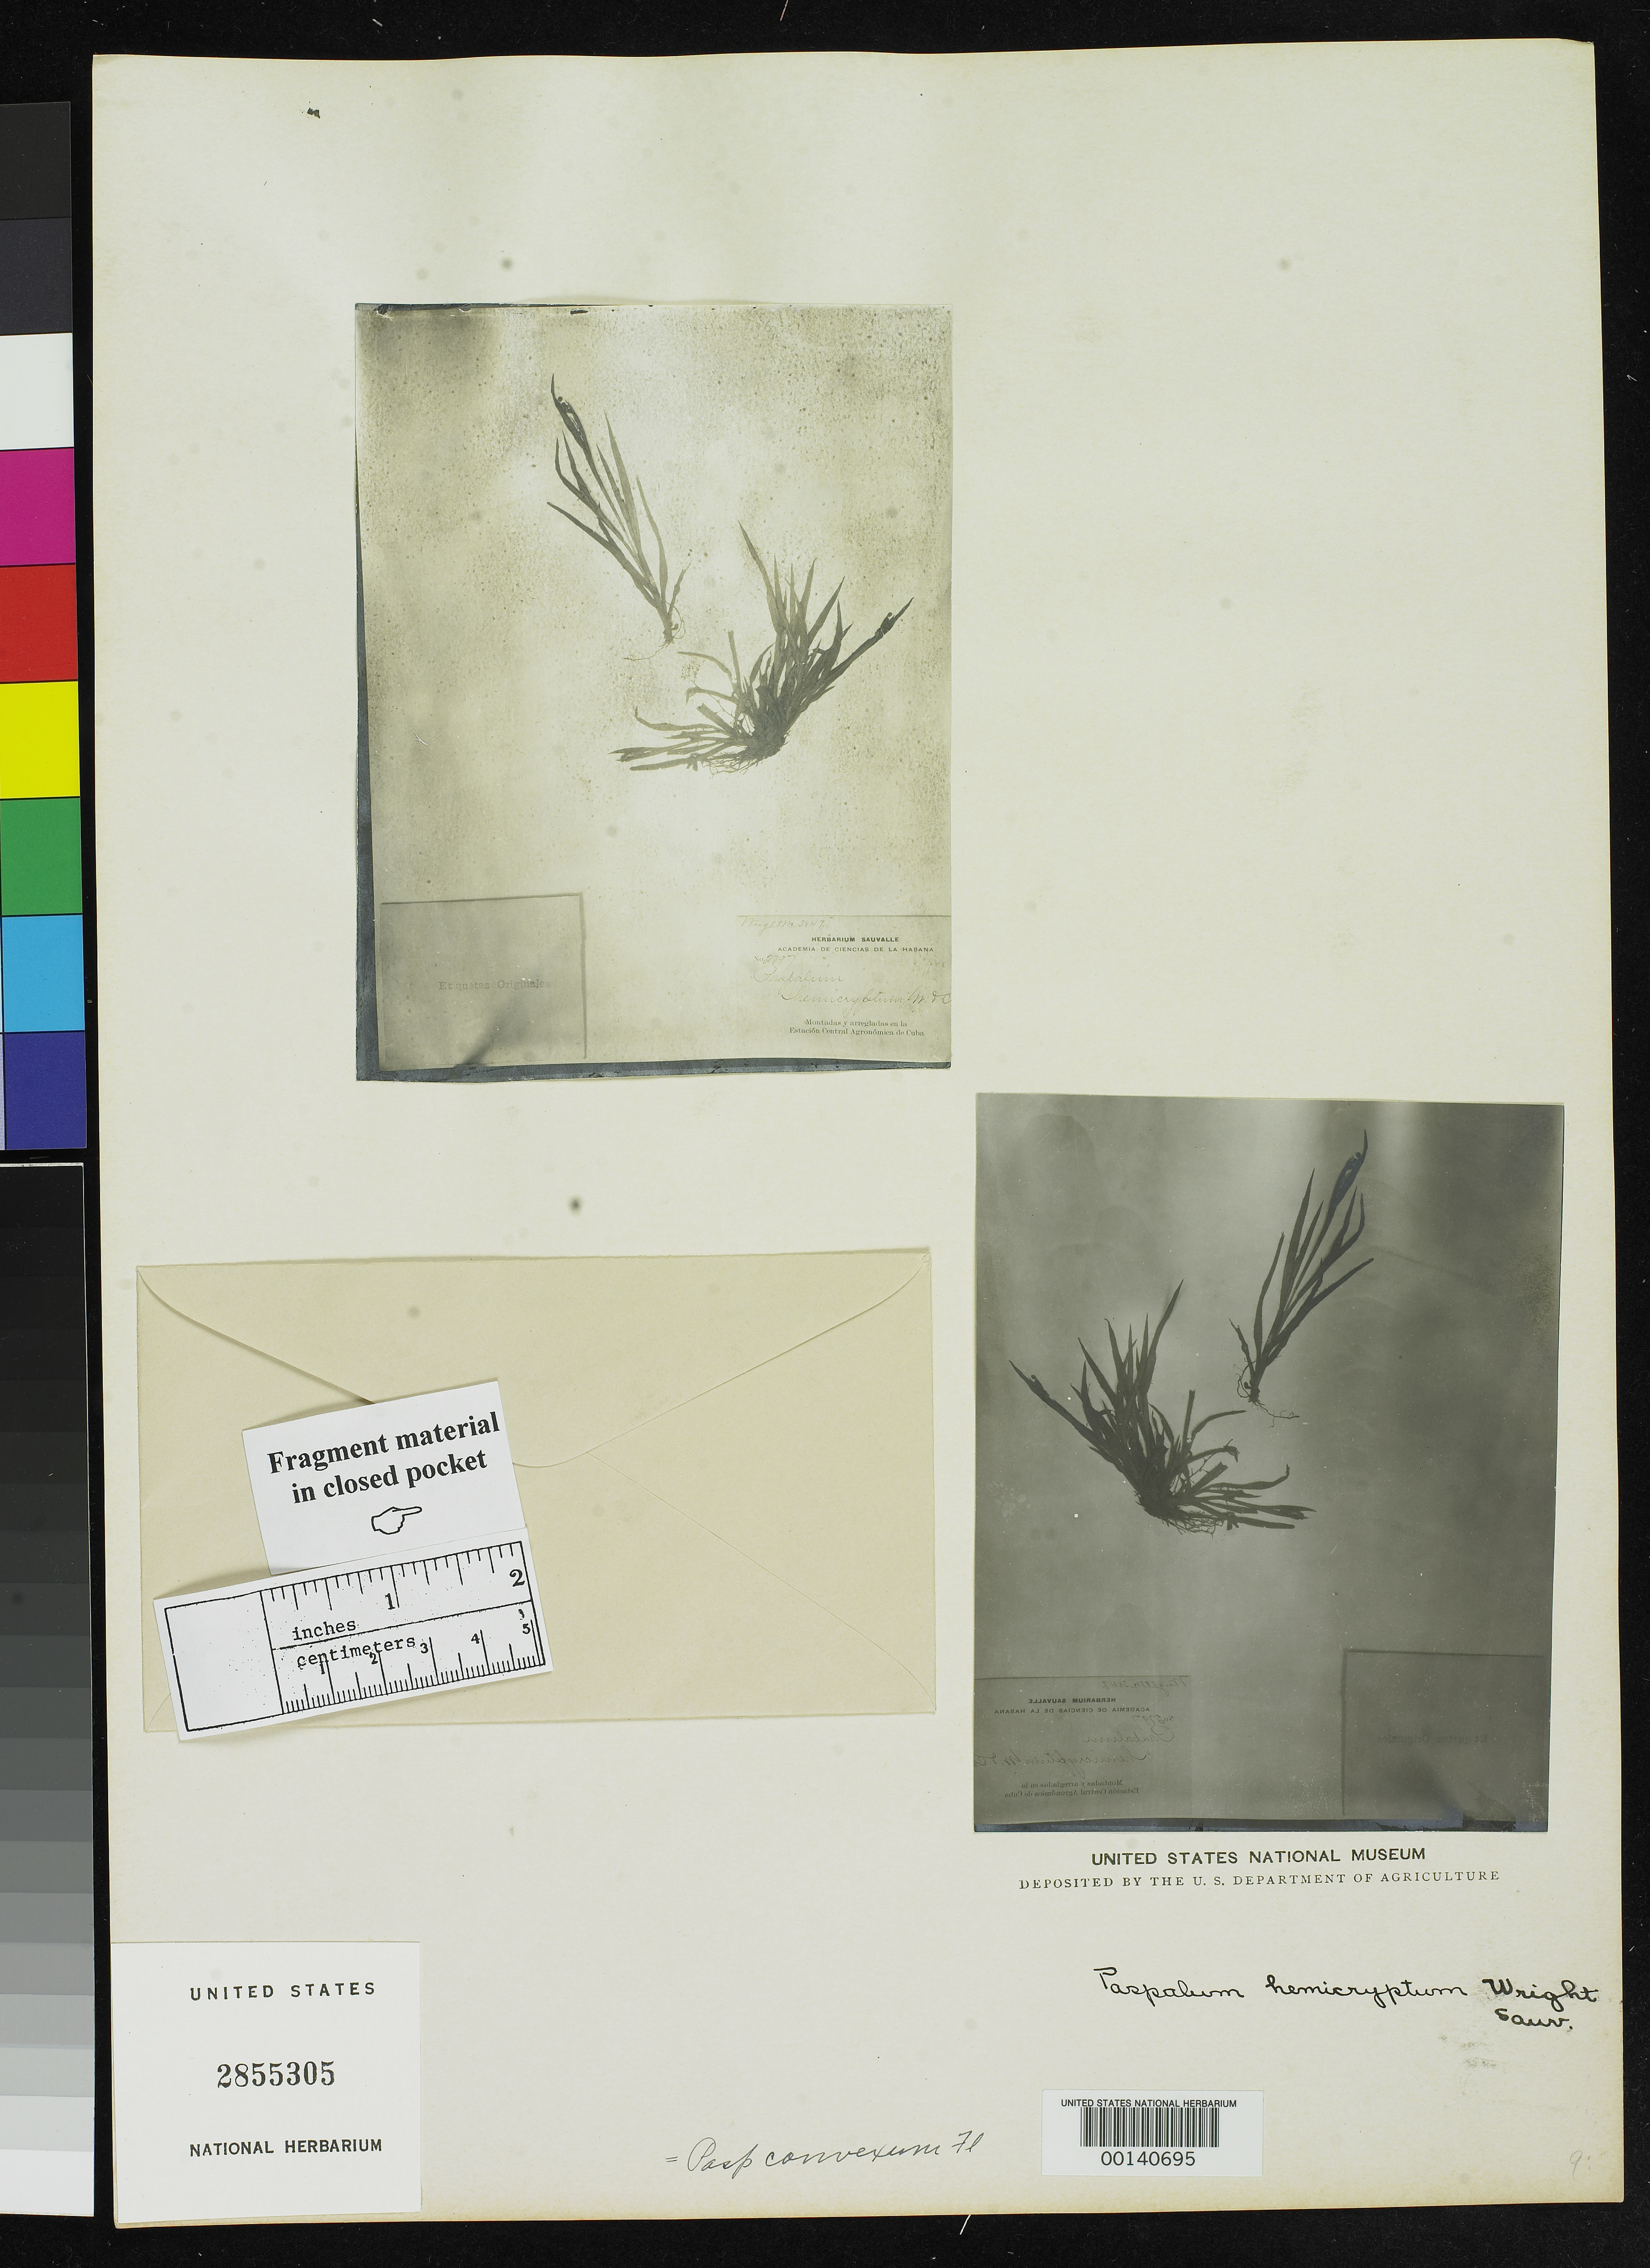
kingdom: Plantae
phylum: Tracheophyta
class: Liliopsida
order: Poales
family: Poaceae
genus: Paspalum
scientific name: Paspalum hemicryptum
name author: C. Wright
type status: Type Fragment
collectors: C. Wright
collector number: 3847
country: Cuba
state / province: Pinar del Río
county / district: San Cristobal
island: Greater Antilles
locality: El Salado.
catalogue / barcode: US 2855305